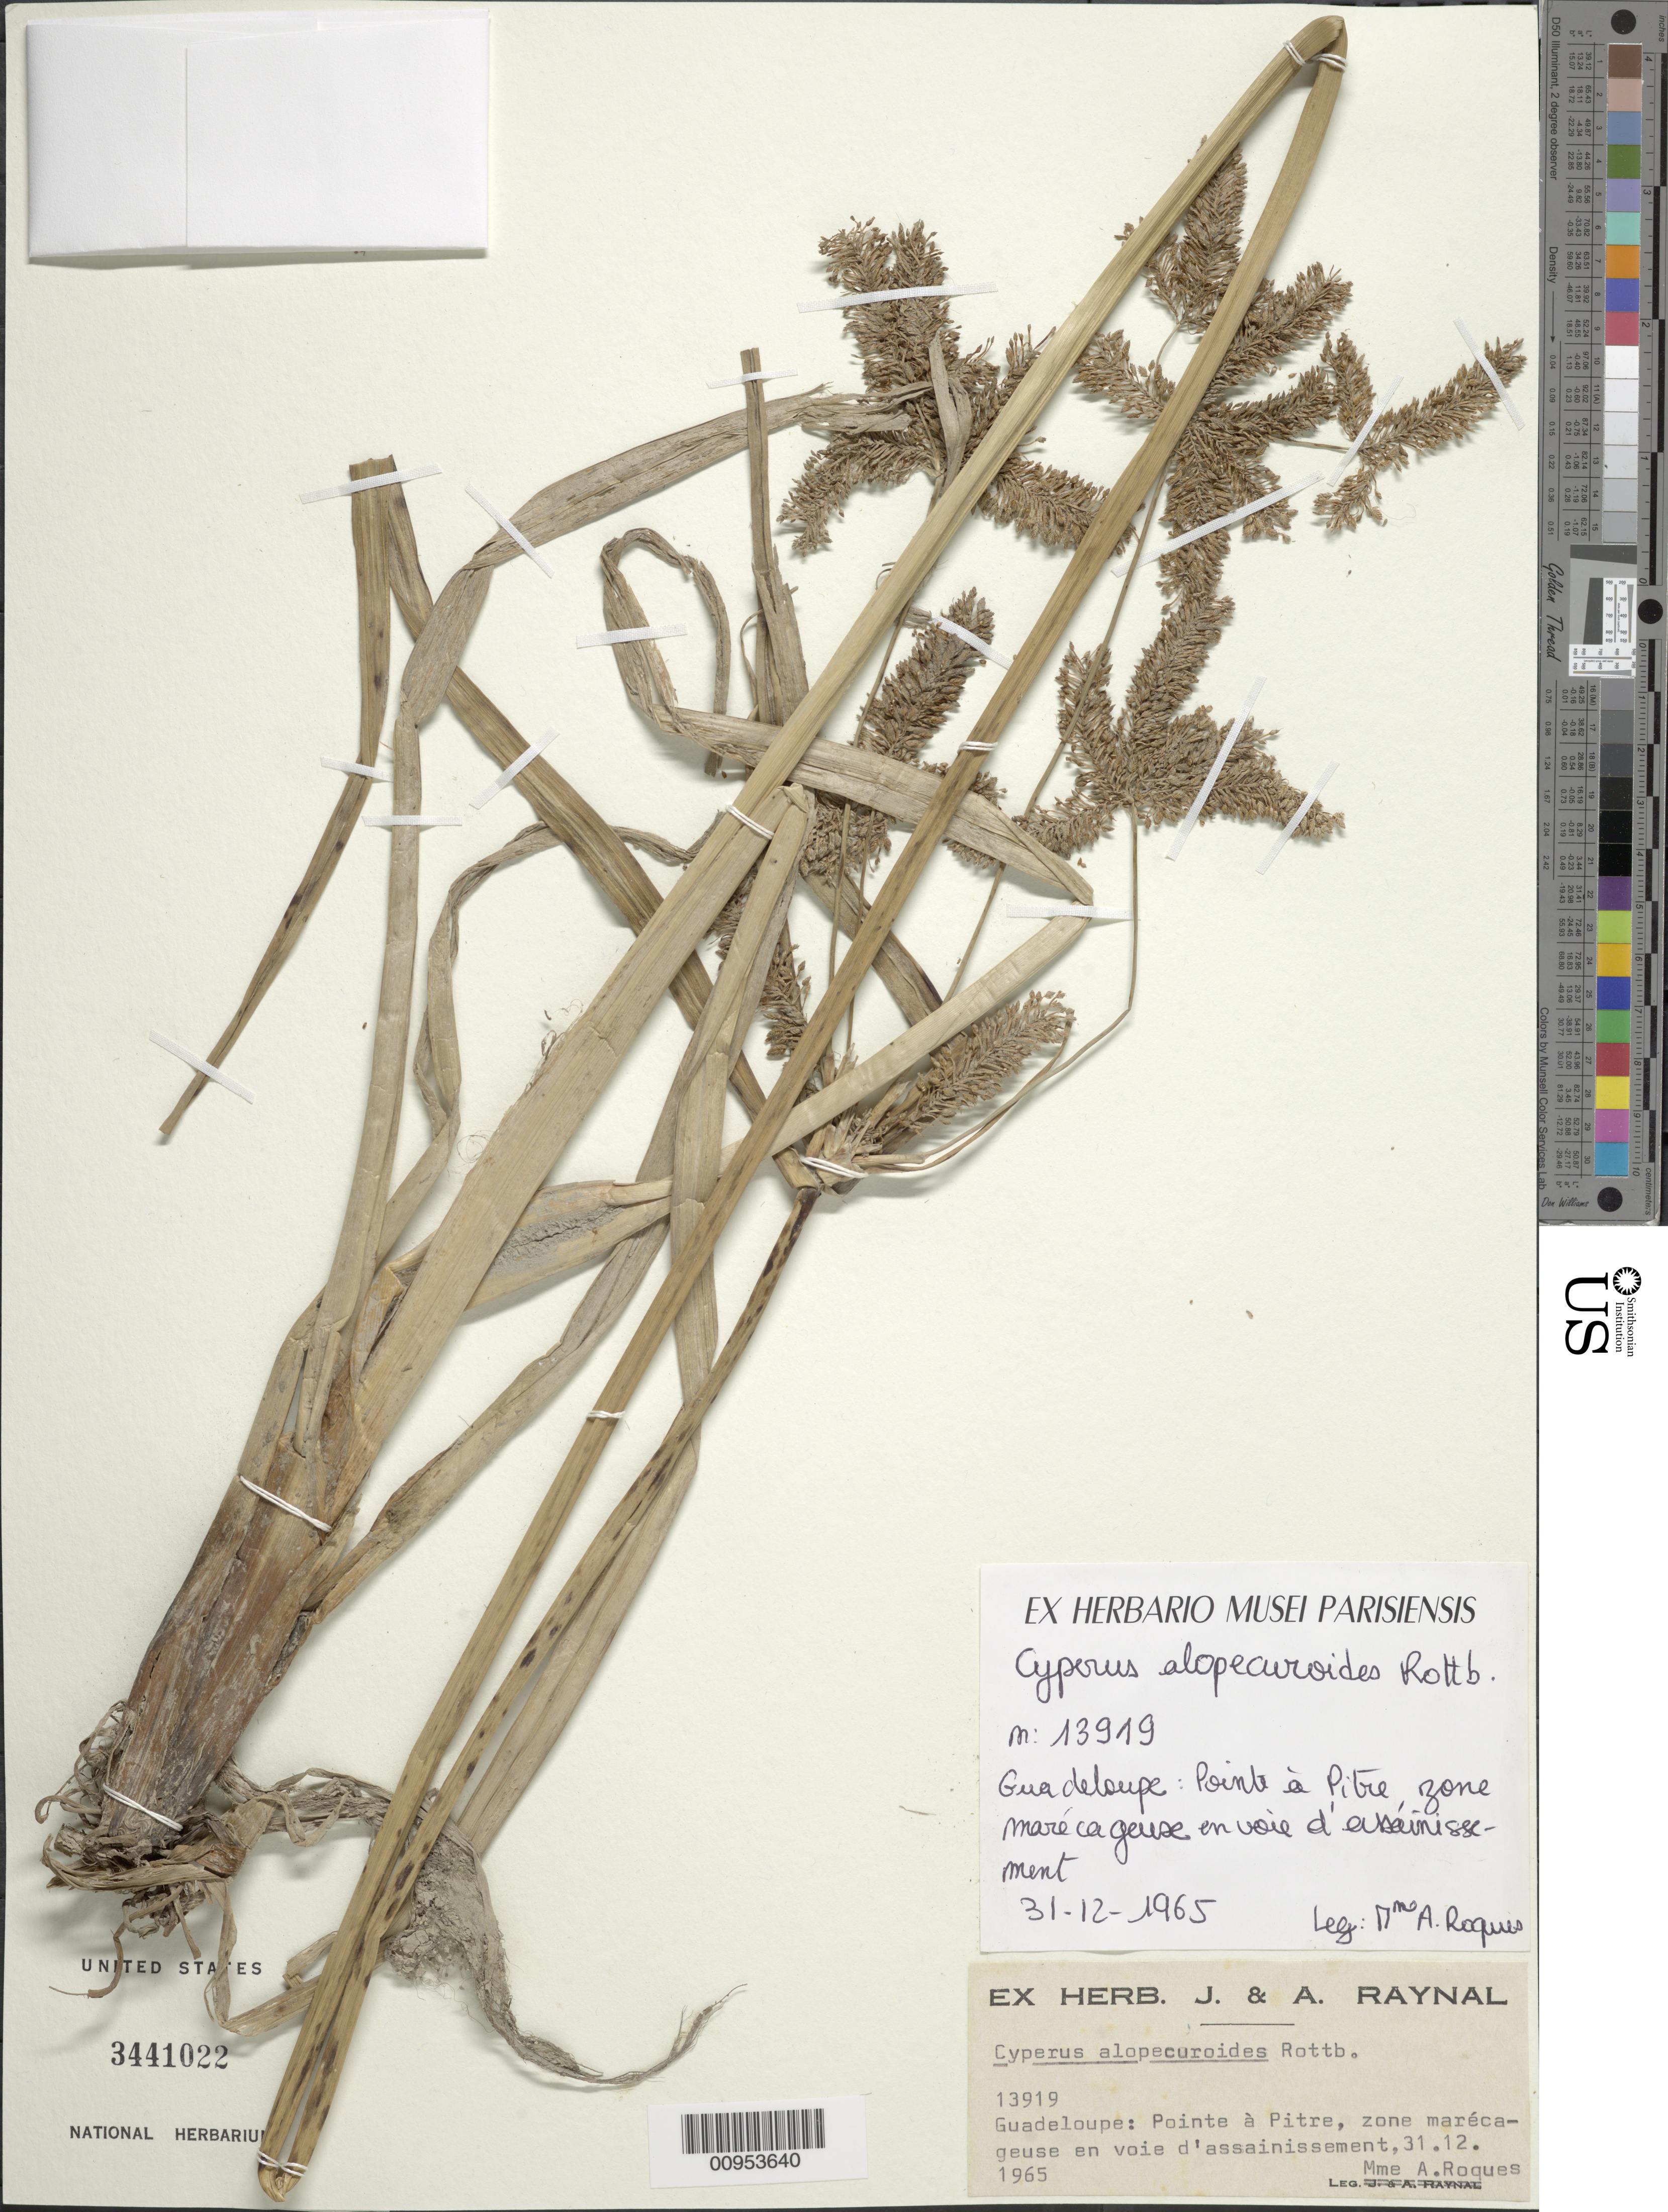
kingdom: Plantae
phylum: Tracheophyta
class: Liliopsida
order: Poales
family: Cyperaceae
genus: Cyperus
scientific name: Cyperus alopecuroides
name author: Rottb.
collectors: A. Roques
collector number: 13919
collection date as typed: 31 Dec 1965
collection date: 1965-12-31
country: Guadeloupe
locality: Pointe à Pitre, zone marécageuse en voie d'assainissement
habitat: Zone marécageuse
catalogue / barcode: US 3441022